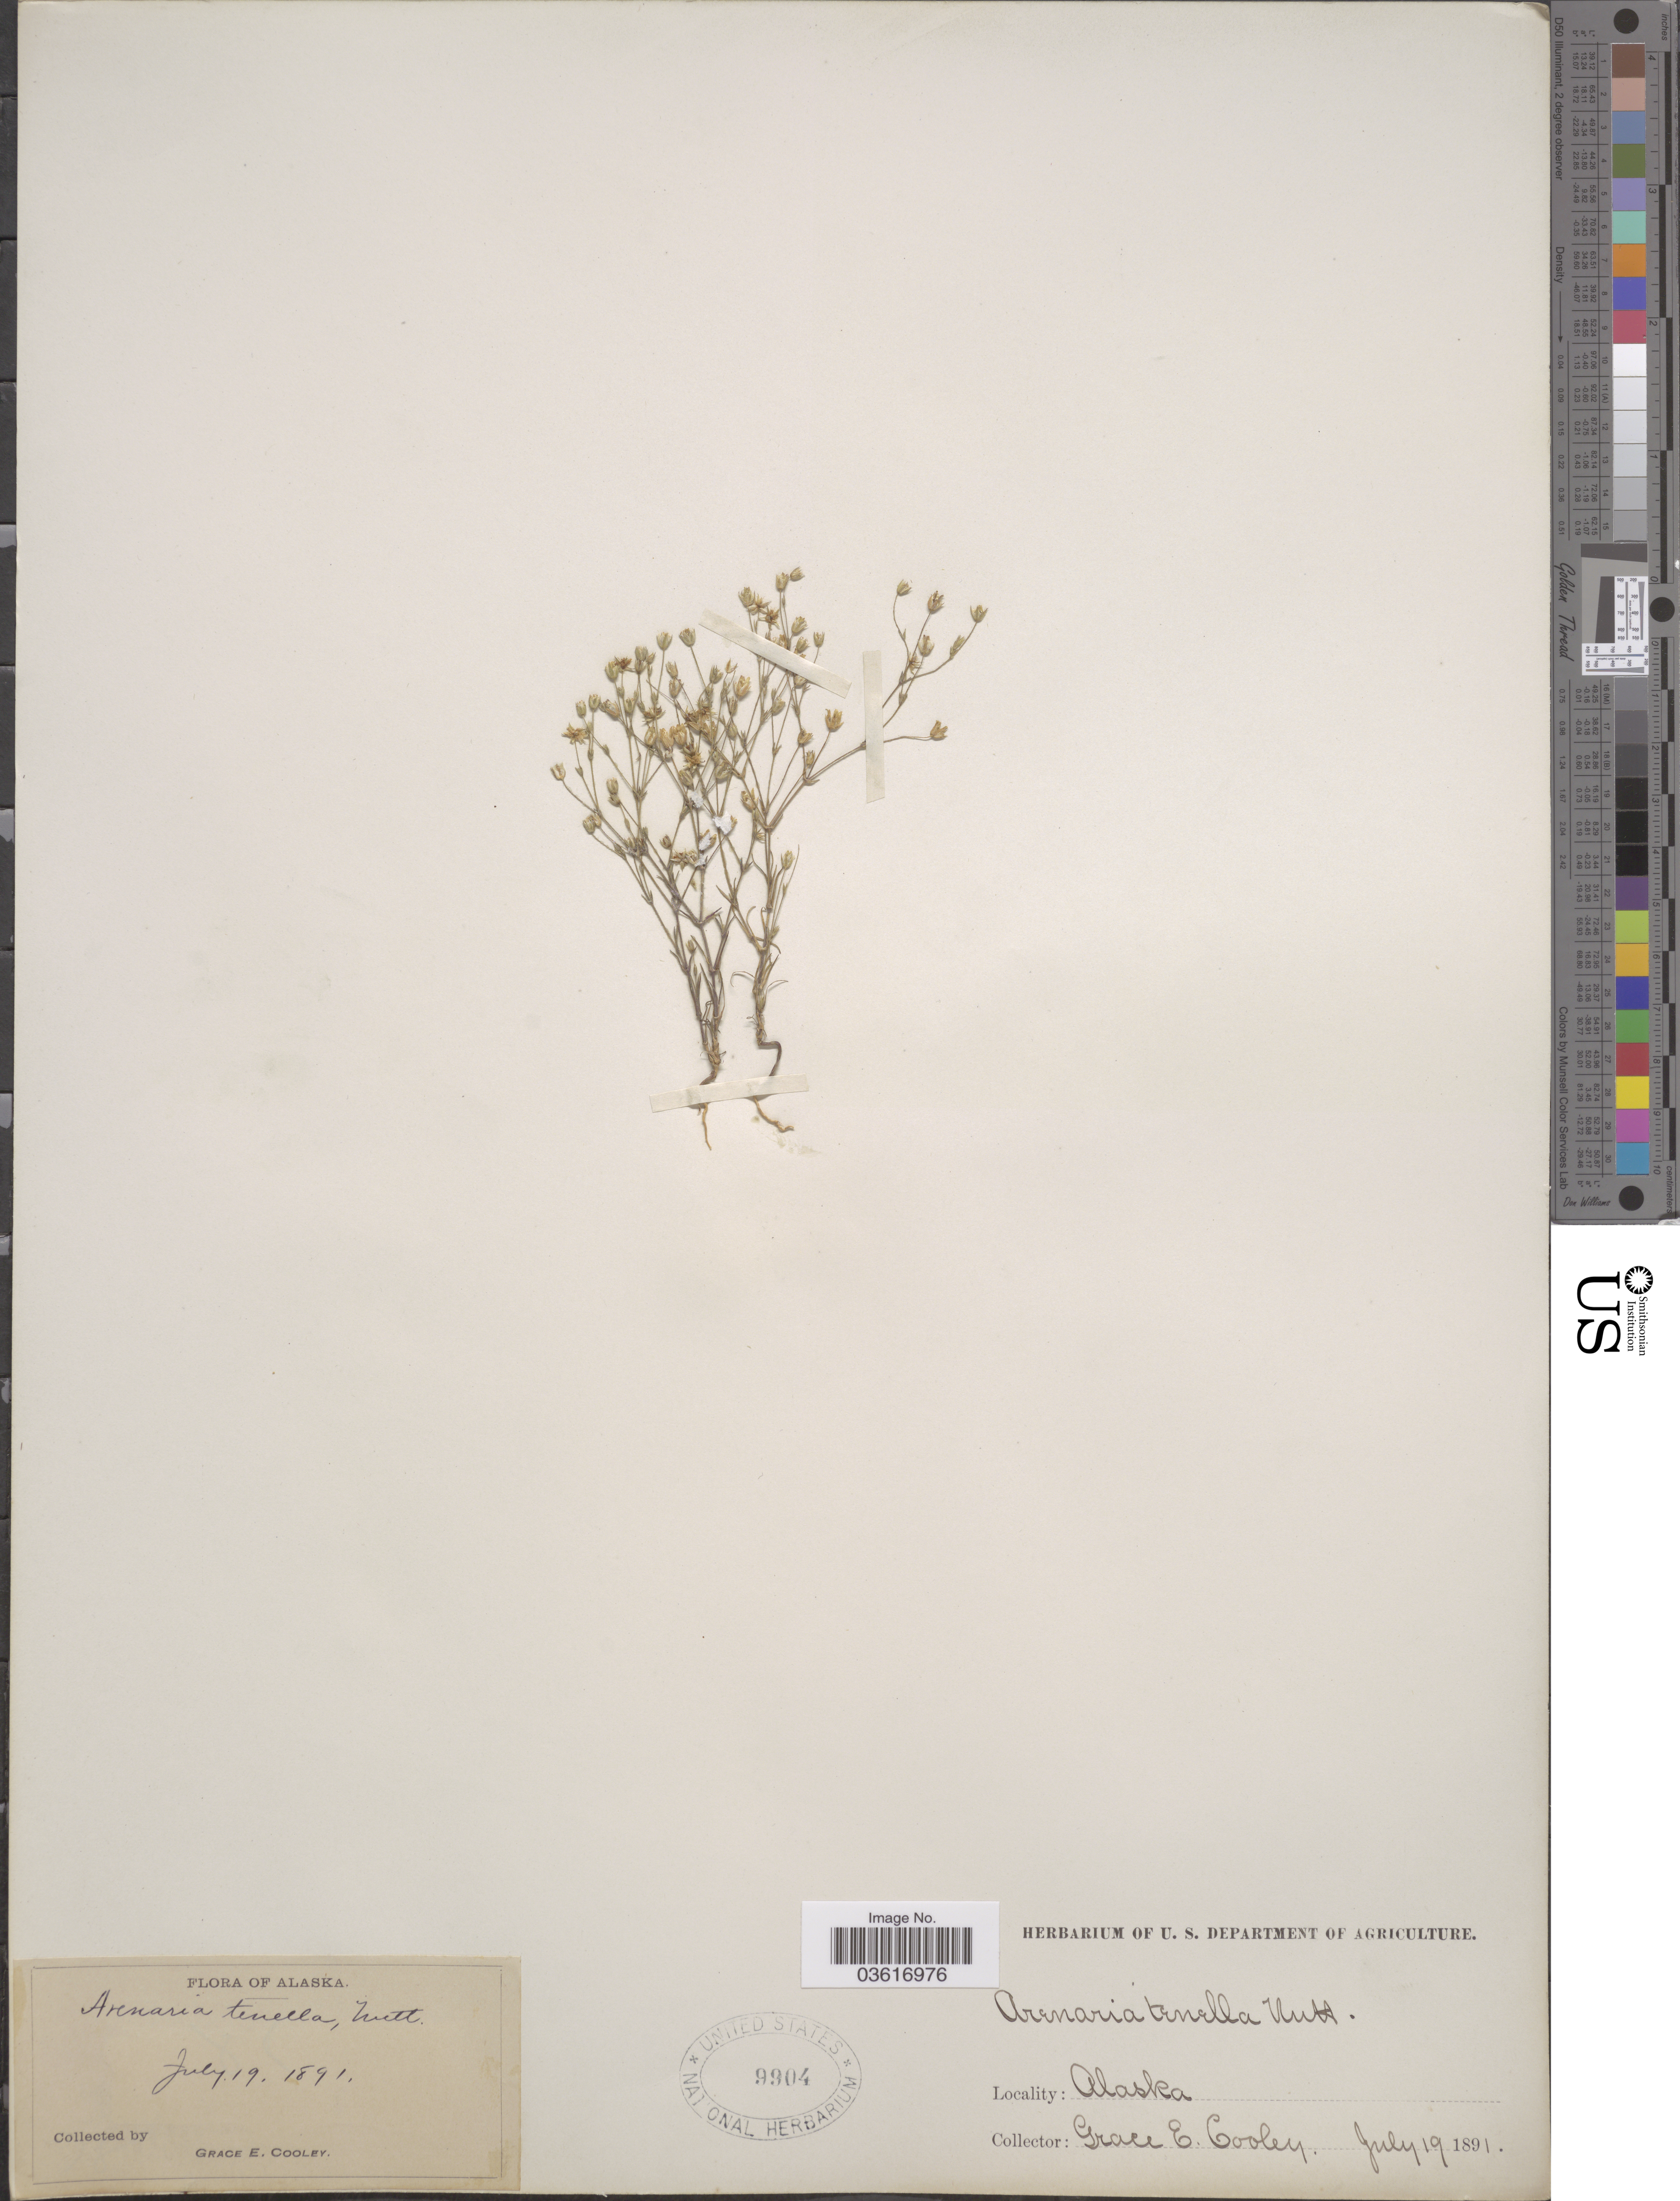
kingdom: Plantae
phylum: Tracheophyta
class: Magnoliopsida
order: Caryophyllales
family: Caryophyllaceae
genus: Minuartia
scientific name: Minuartia tenella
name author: (J. Gay) Mattf.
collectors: G. E. Cooley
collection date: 1891-07-19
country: United States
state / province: Alaska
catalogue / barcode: US 9904